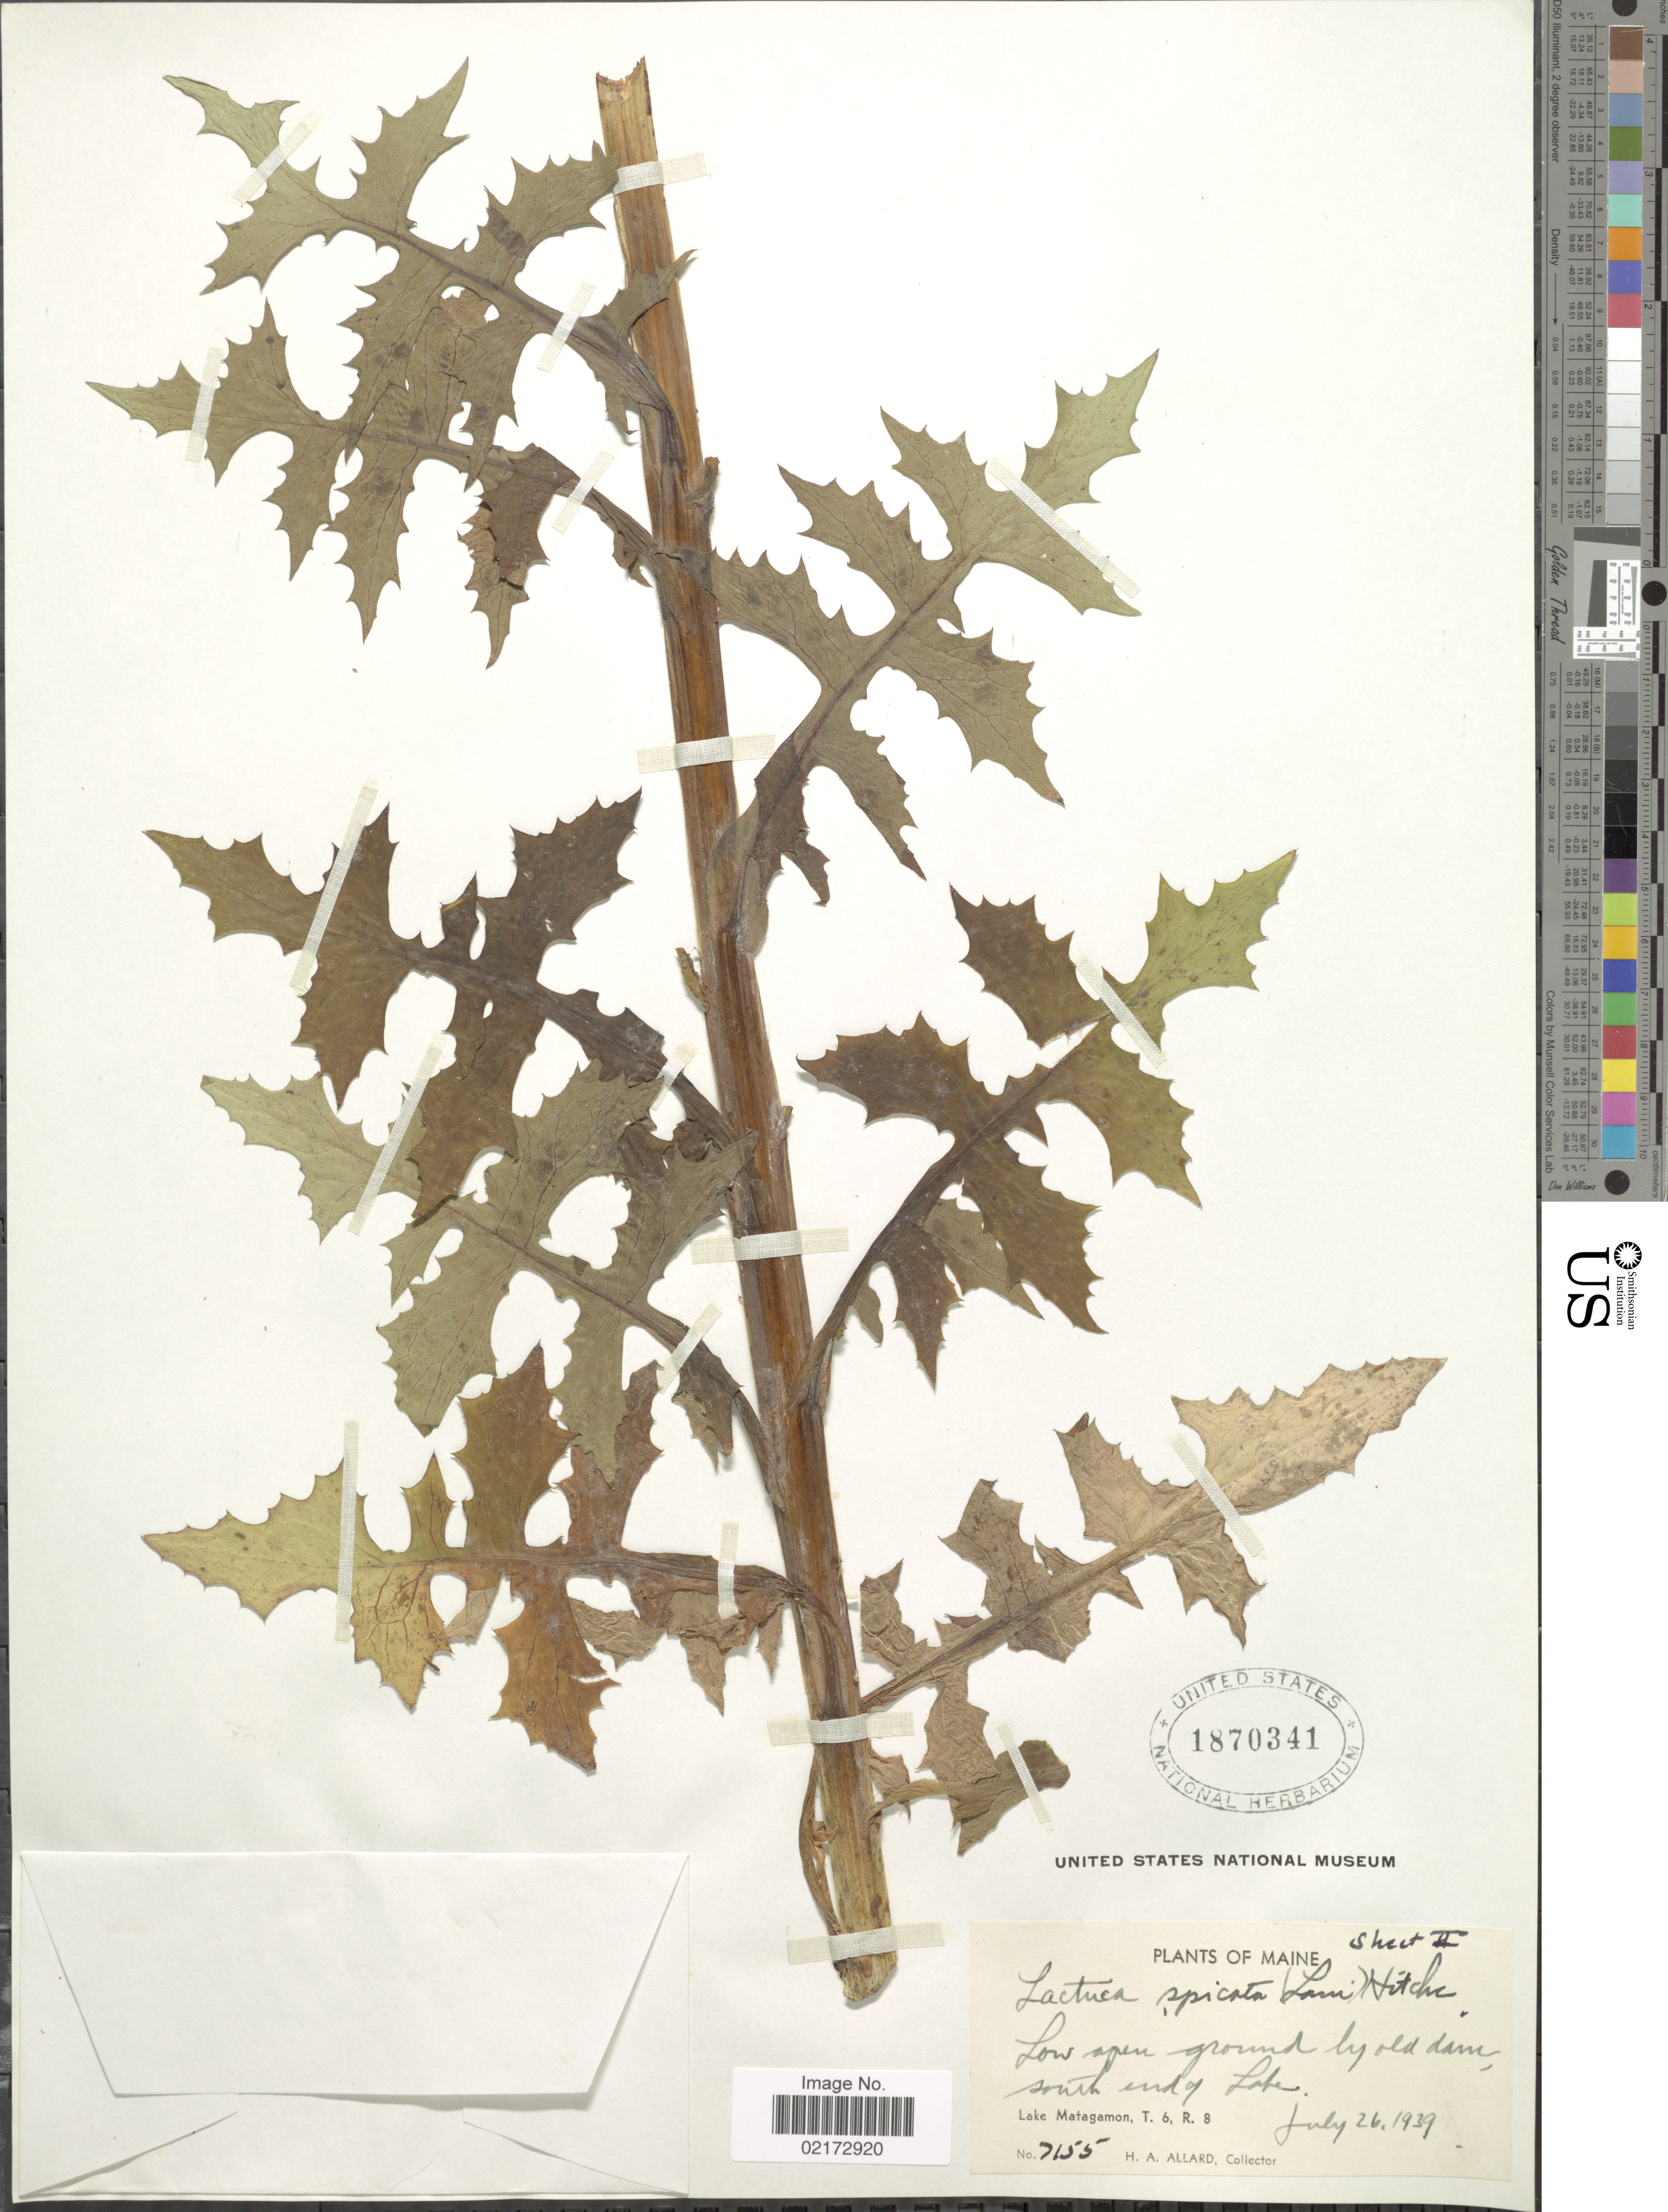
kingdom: Plantae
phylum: Tracheophyta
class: Magnoliopsida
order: Asterales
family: Asteraceae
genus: Lactuca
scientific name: Lactuca biennis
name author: (Moench) Fernald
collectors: H. A. Allard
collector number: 7155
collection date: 1939-07-26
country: United States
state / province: Maine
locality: South end of Lake, Lake Matagamon, T6, R8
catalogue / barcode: US 1870341